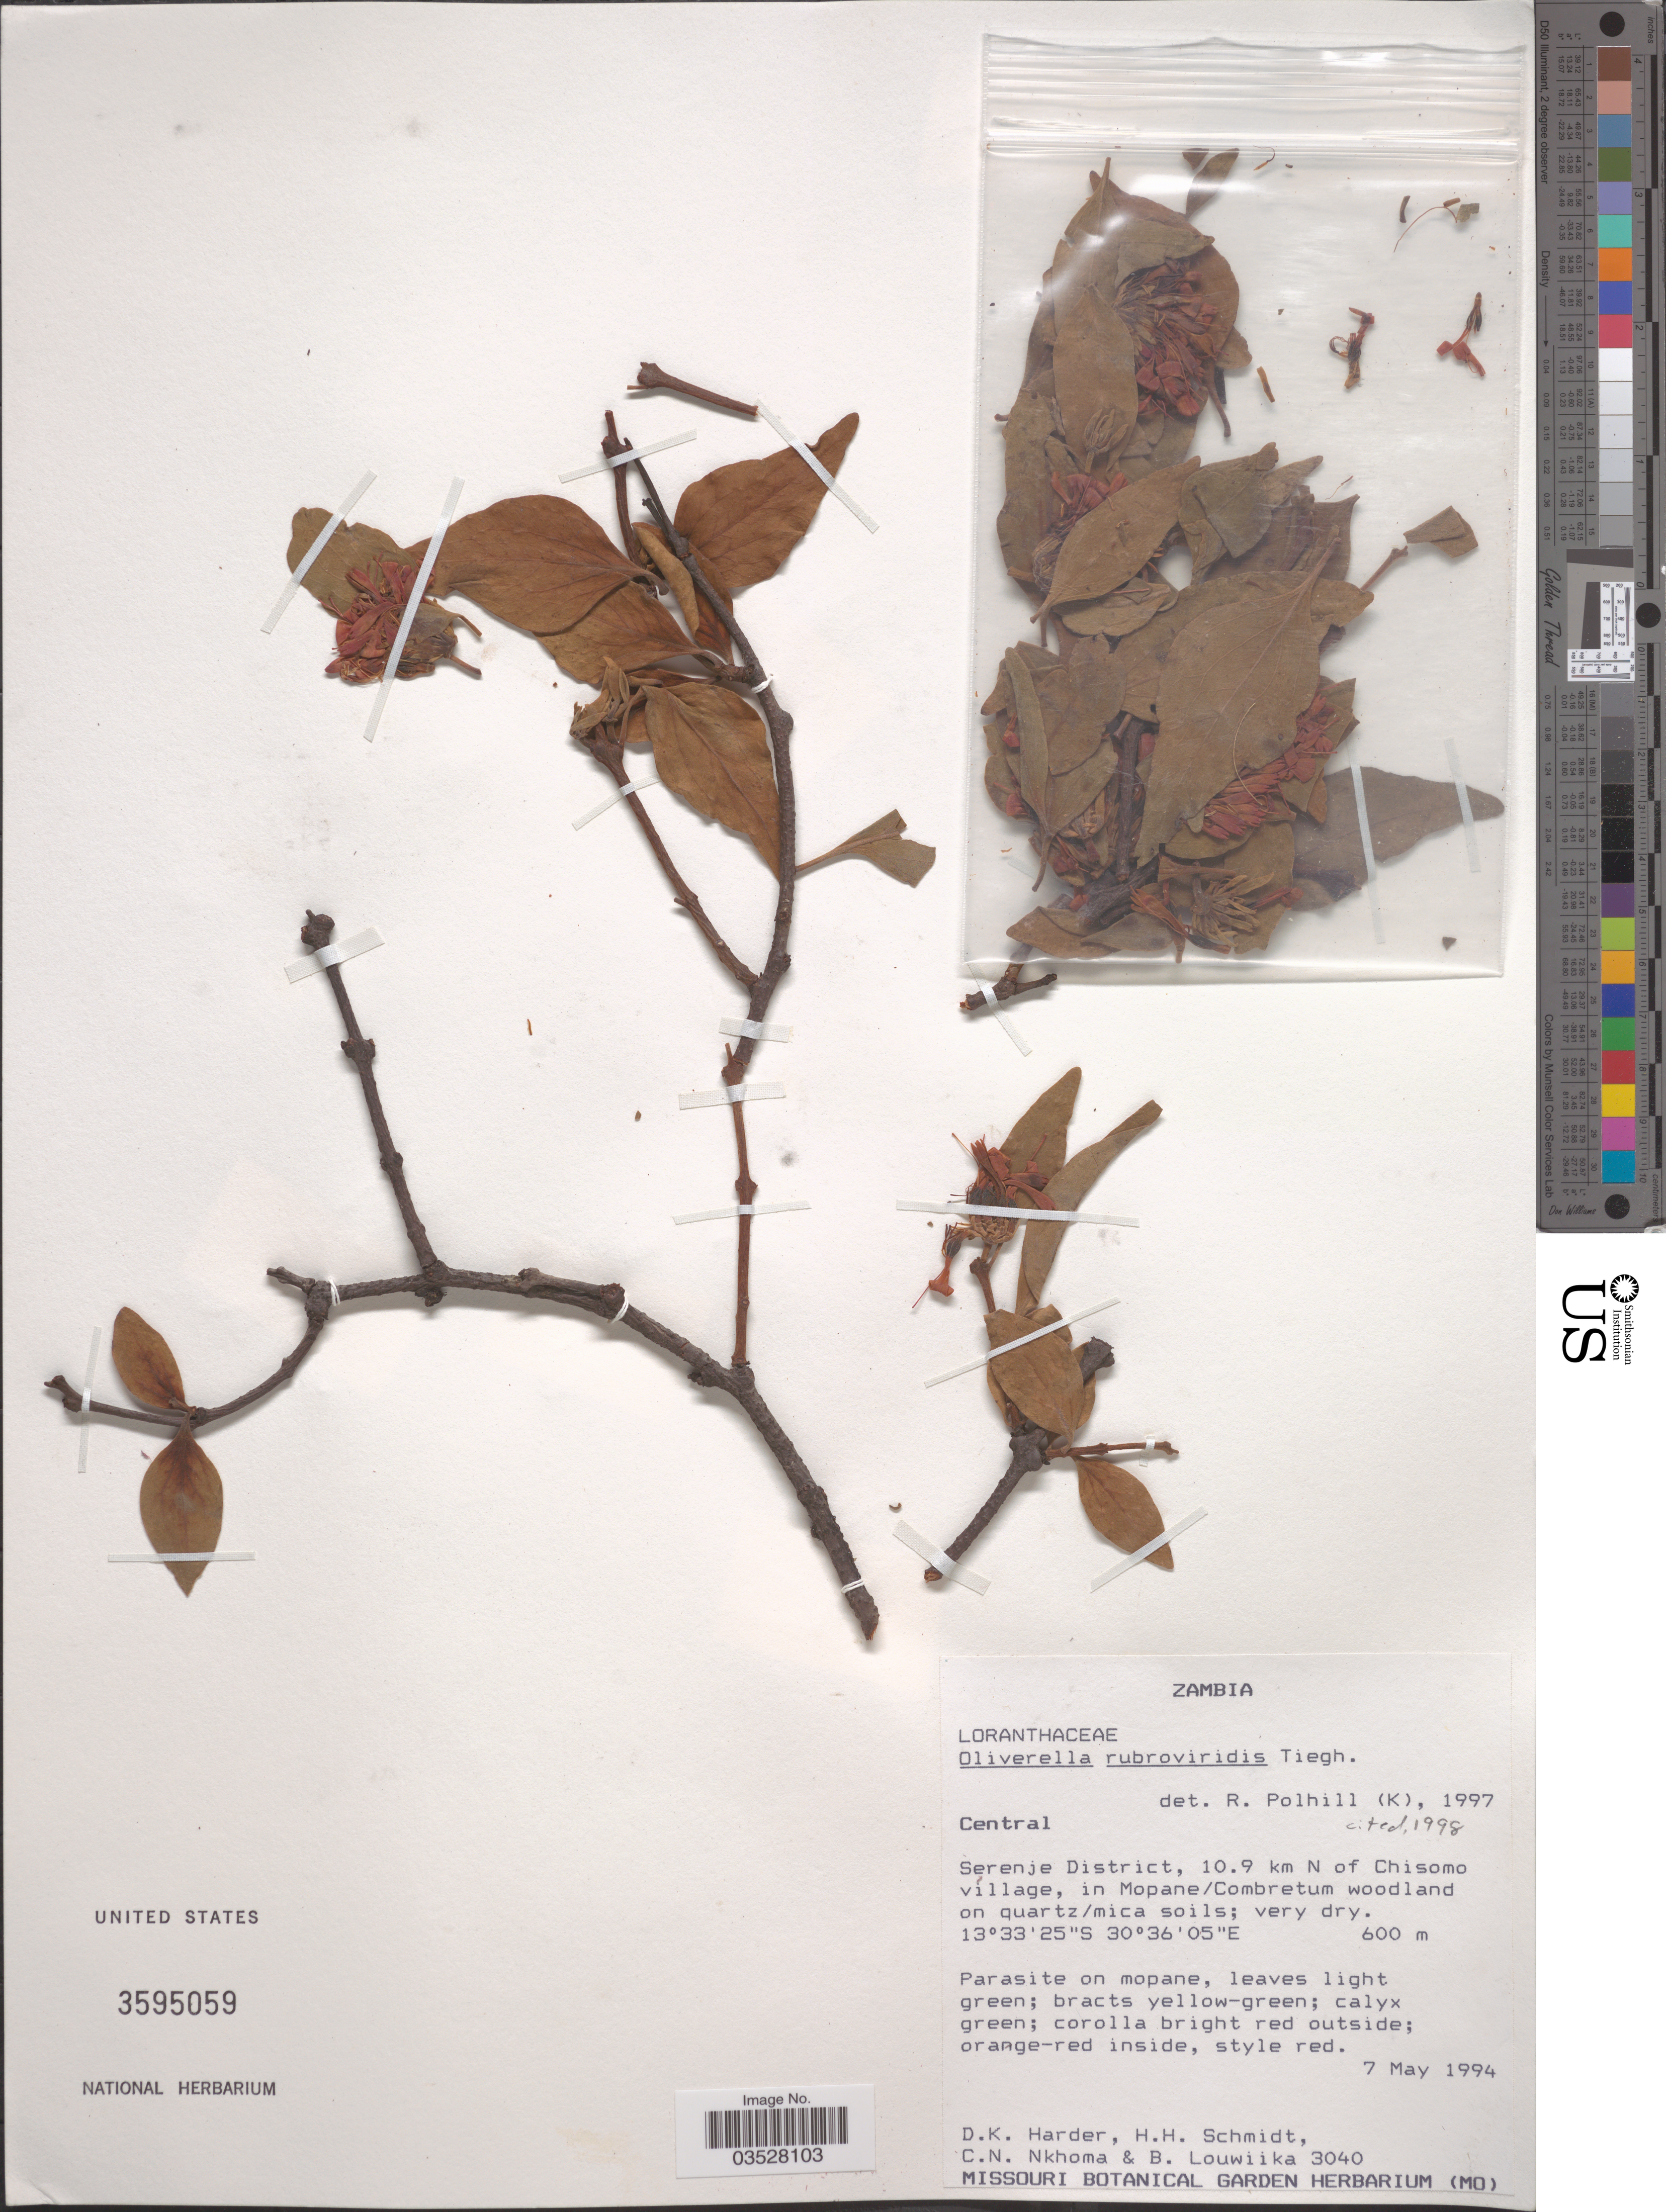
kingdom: Plantae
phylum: Tracheophyta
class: Magnoliopsida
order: Santalales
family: Loranthaceae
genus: Oliverella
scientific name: Oliverella rubroviridis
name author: Tiegh.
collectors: D. Harder, H. H. Schmidt, C. Nkhoma & B. Louwiika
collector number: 3040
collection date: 1994-05-07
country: Zambia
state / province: Central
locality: Serenje District, 10.9 km N of Chisomo víllage, in Mopane/Combretum woodland on quartz/mica soils.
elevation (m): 600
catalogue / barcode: US 3595059